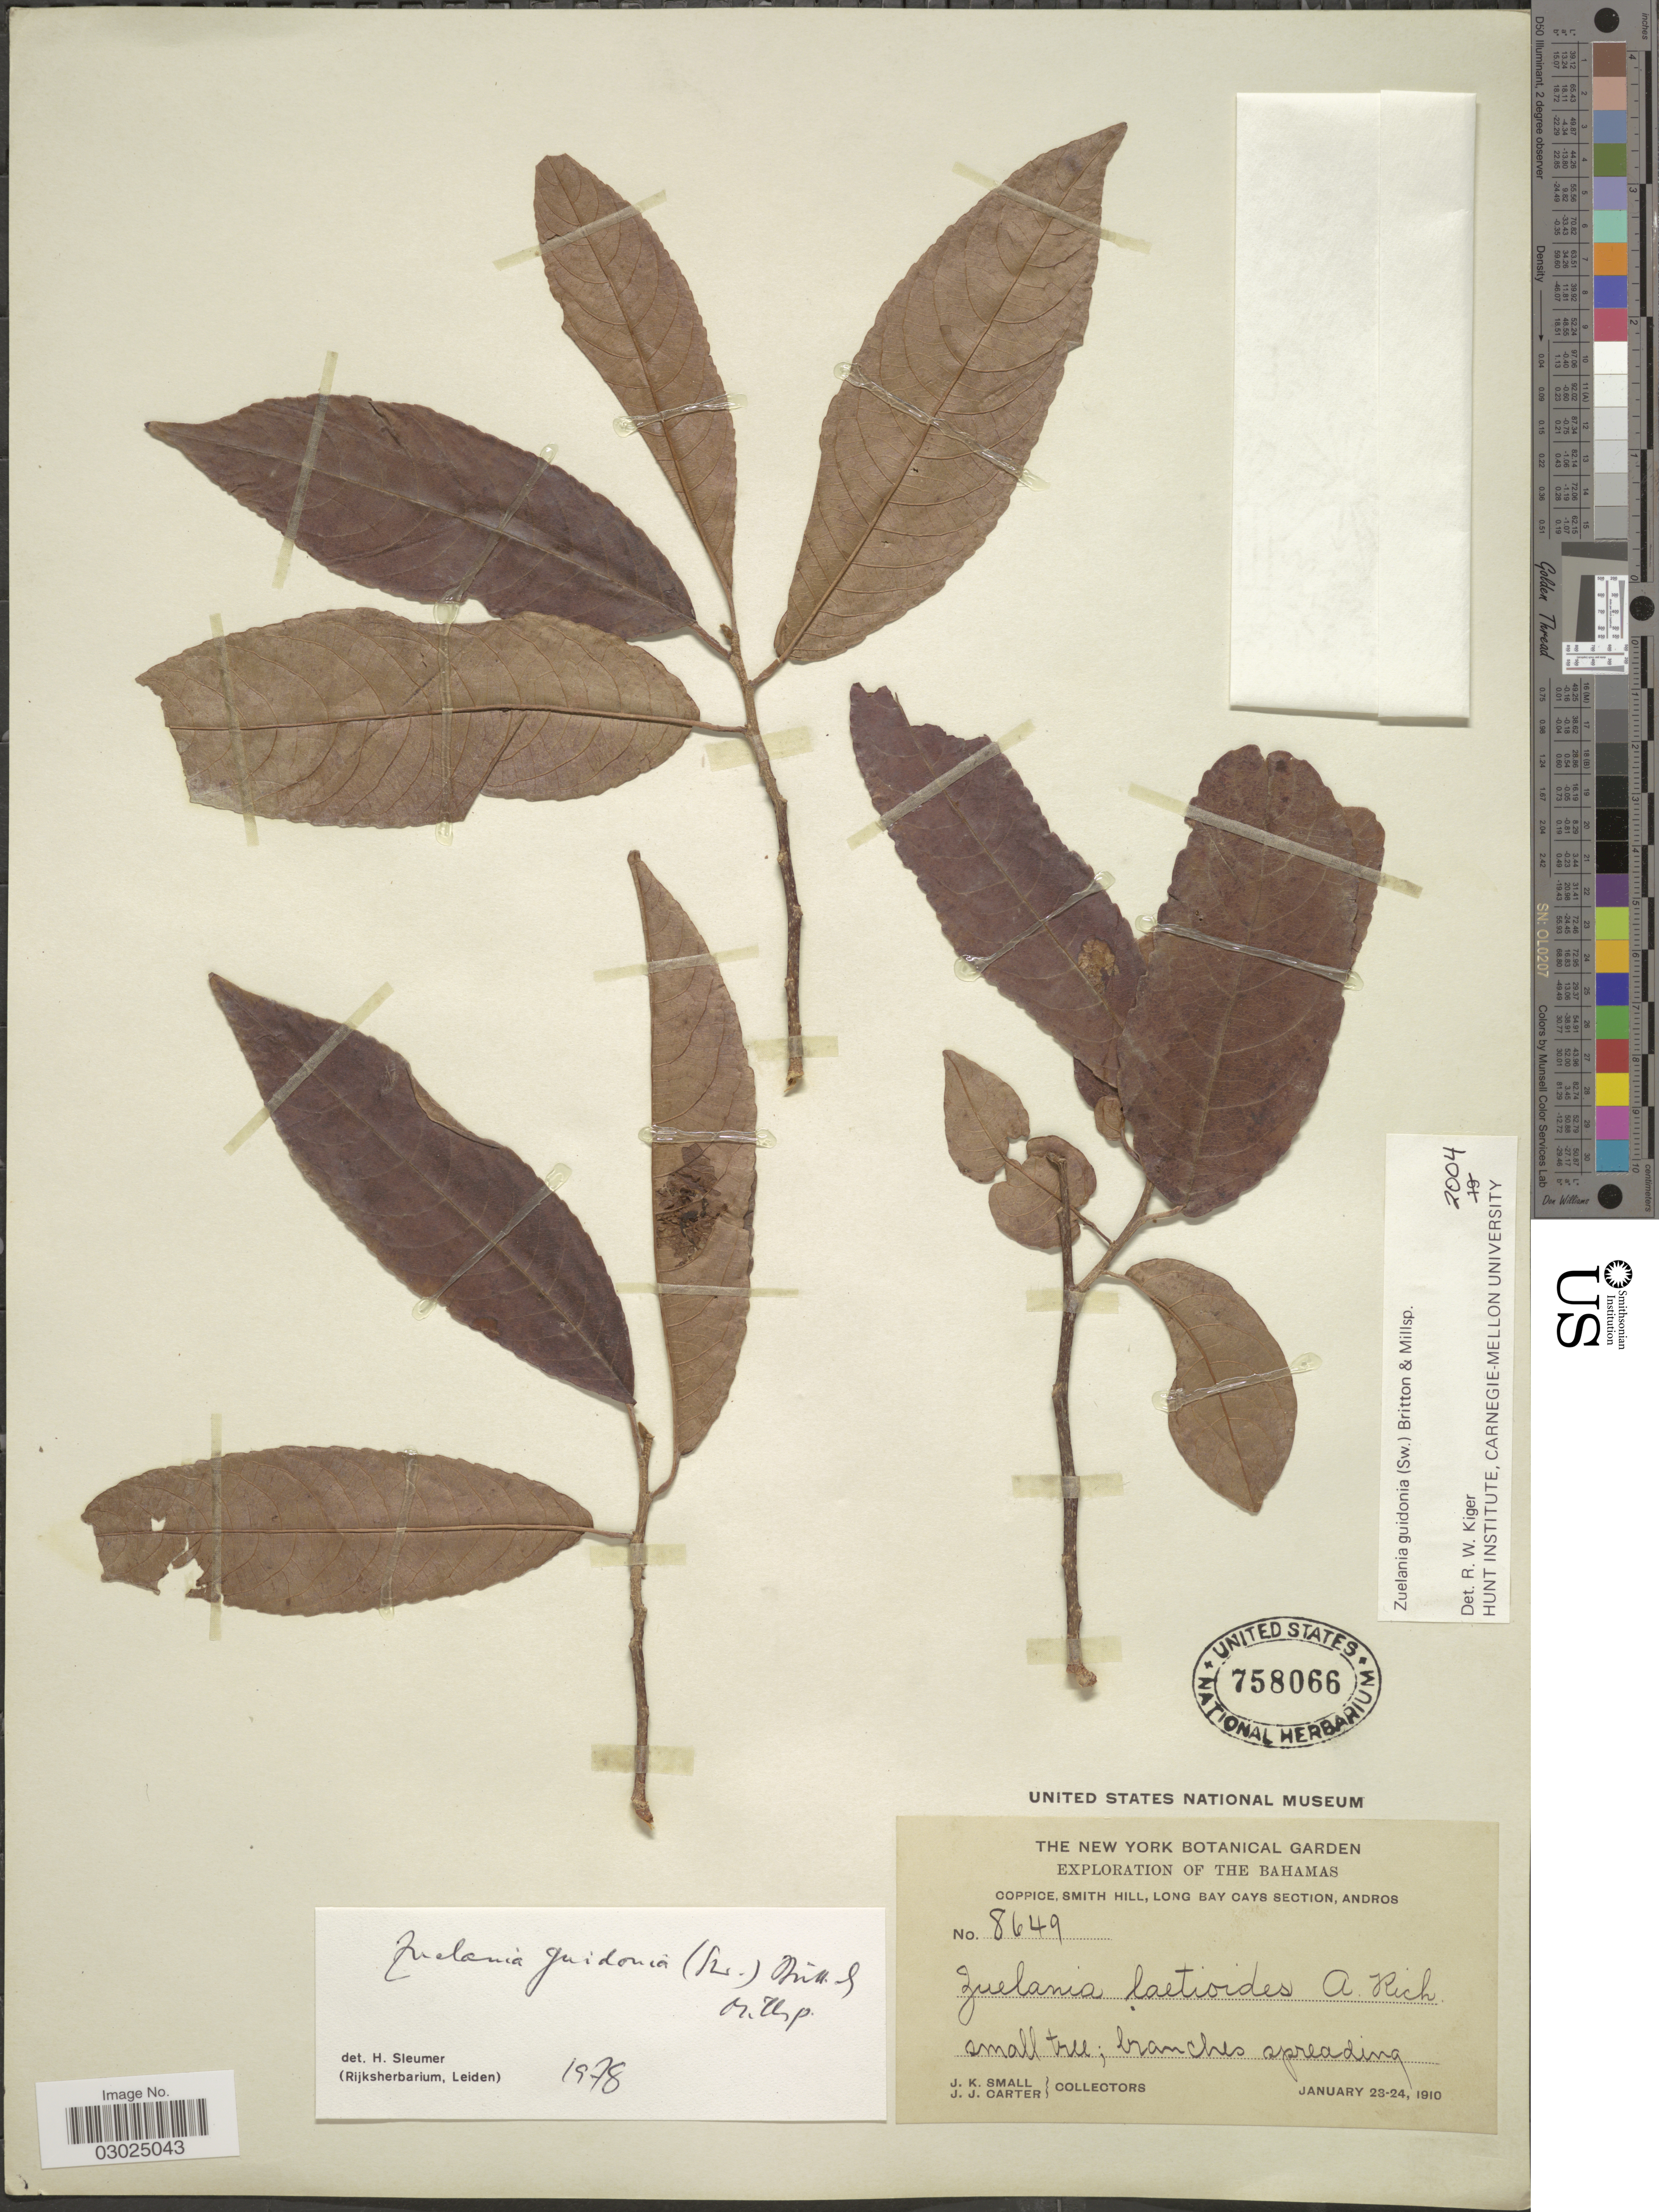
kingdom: Plantae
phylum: Tracheophyta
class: Magnoliopsida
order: Malpighiales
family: Salicaceae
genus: Casearia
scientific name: Casearia laetioides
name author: (A. Rich.) Warb.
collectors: J. K. Small & J. Carter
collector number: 8649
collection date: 1910-01-23/1910-01-24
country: Bahamas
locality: Coppice, Smith Hill, Long Bay Cays Section, Andros.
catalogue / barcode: US 758066